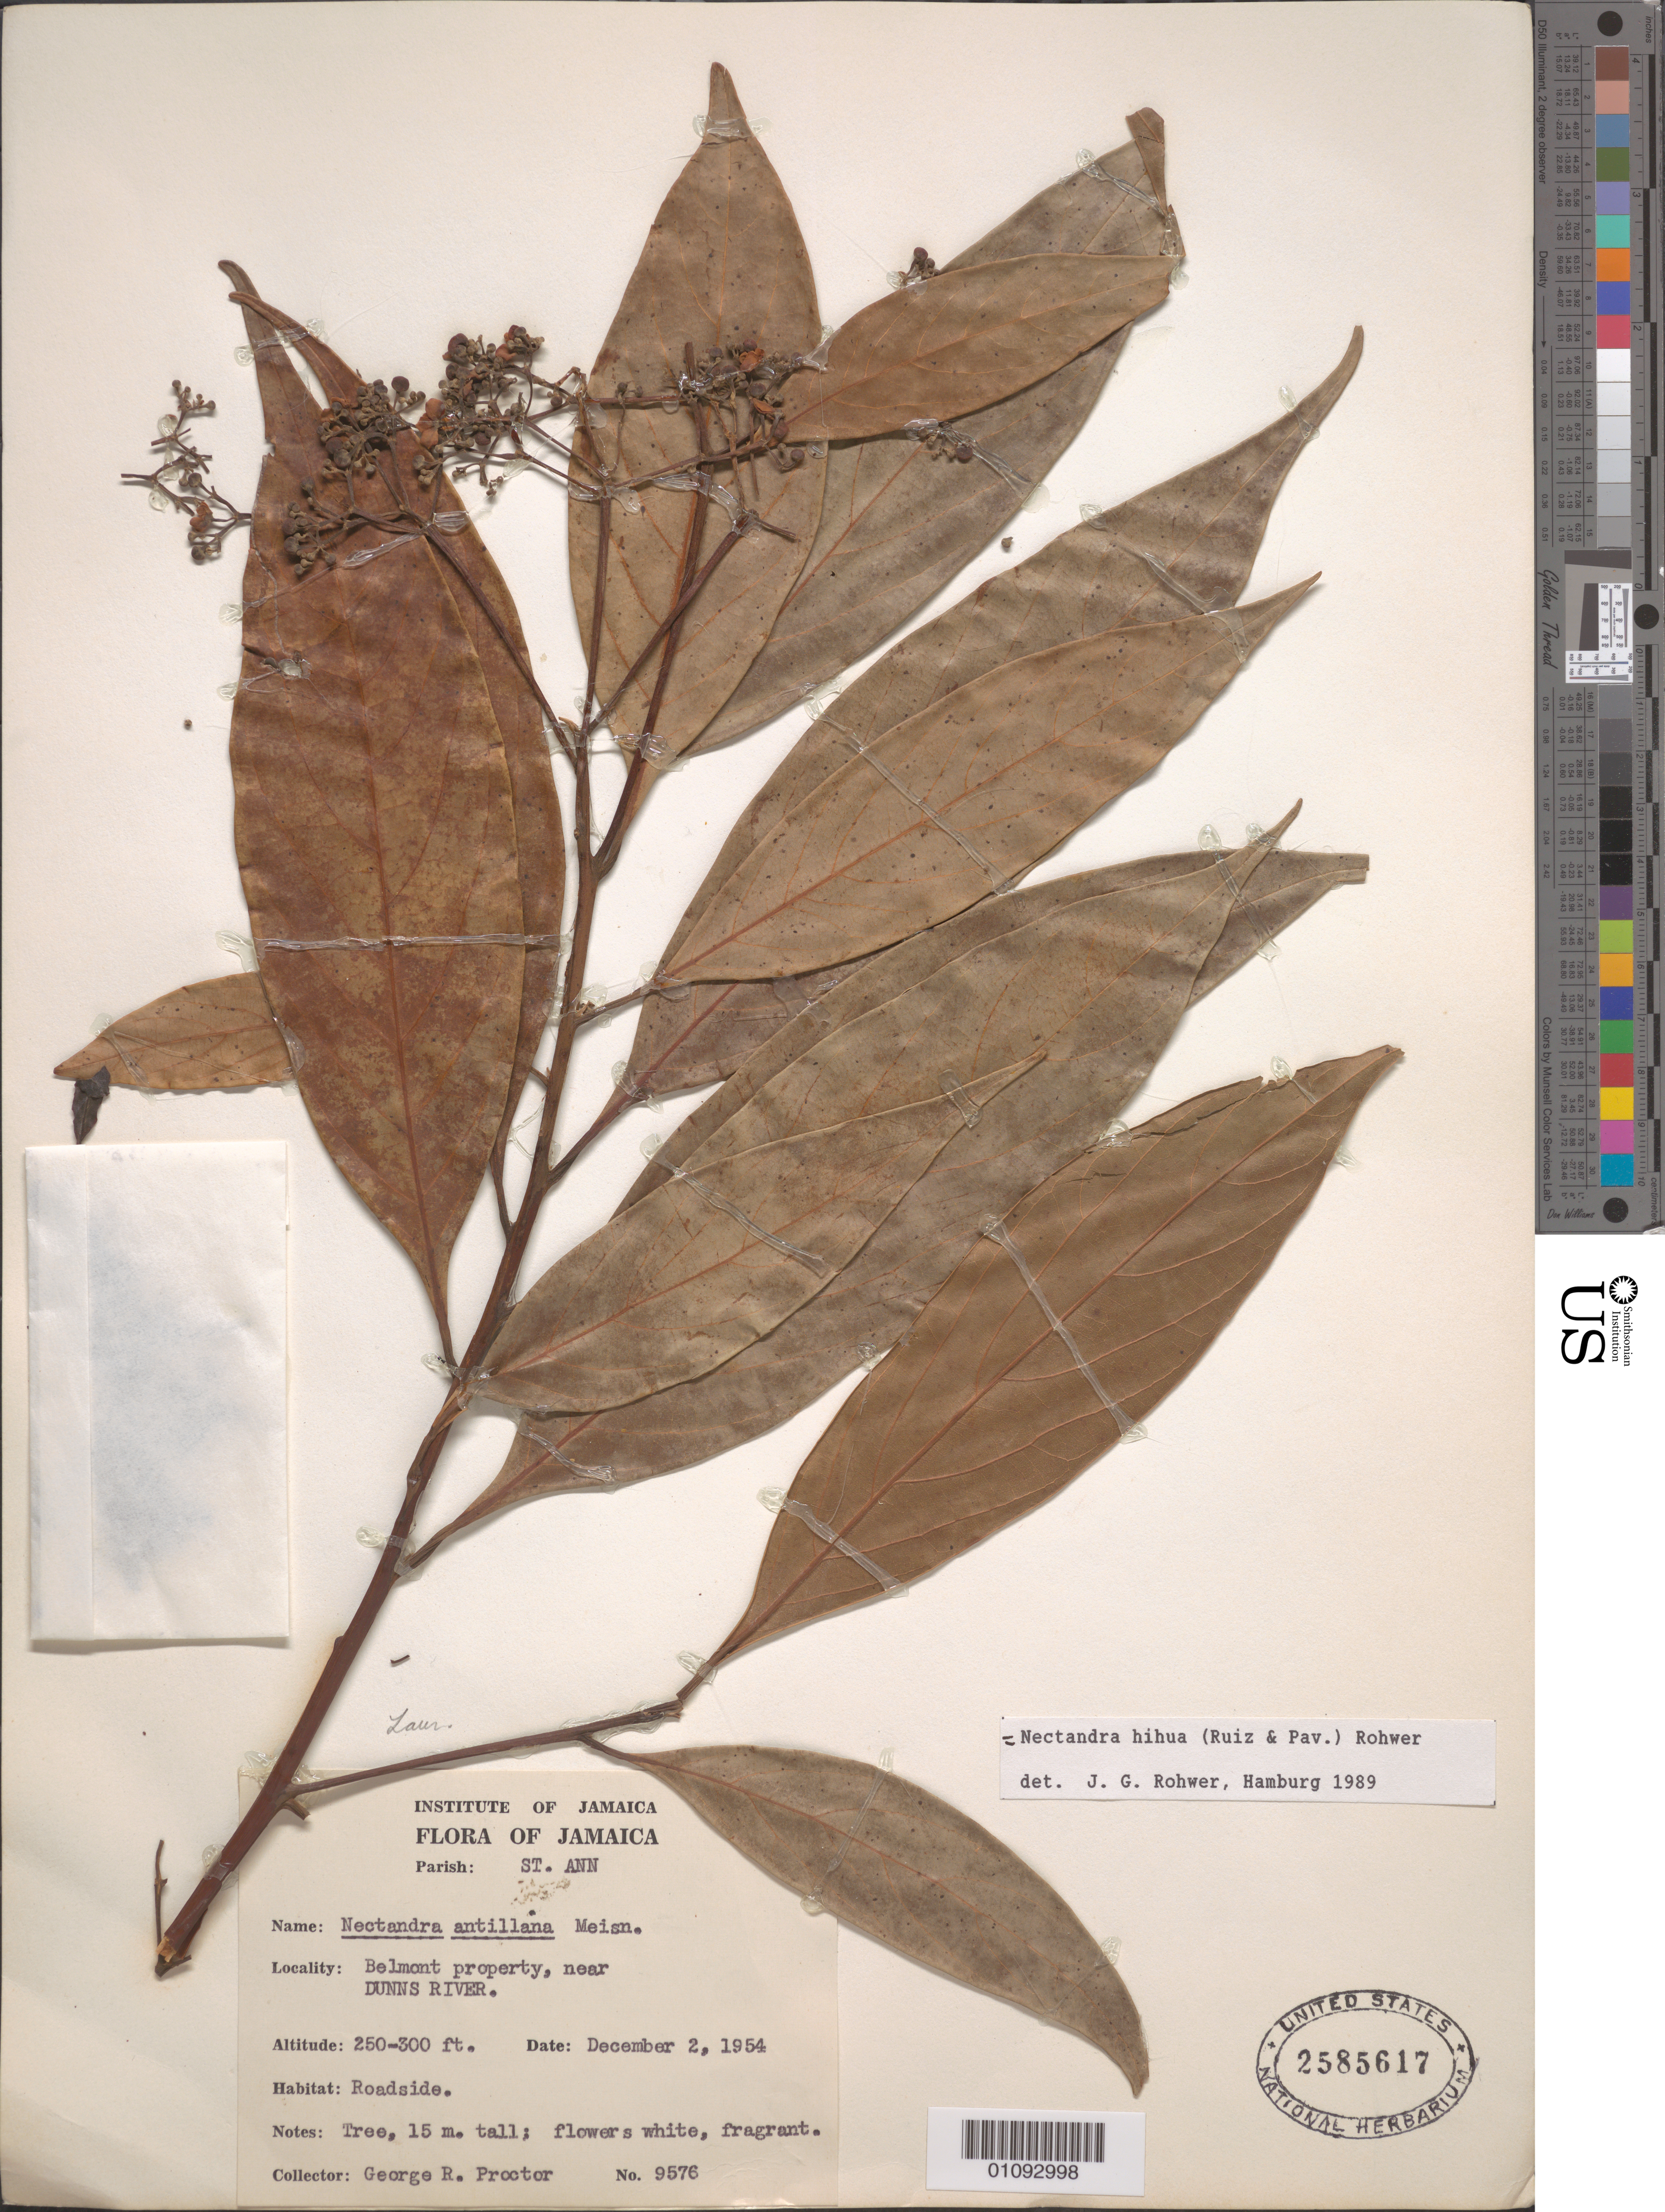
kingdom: Plantae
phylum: Tracheophyta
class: Magnoliopsida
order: Laurales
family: Lauraceae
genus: Nectandra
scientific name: Nectandra hihua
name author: (Ruiz & Pav.) Rohwer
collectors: G. R. Proctor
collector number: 9576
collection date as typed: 02 Dec 1954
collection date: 1954-12-02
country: Jamaica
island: Jamaica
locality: Belmont property, near Dunns River.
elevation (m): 76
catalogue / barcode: US 2585617